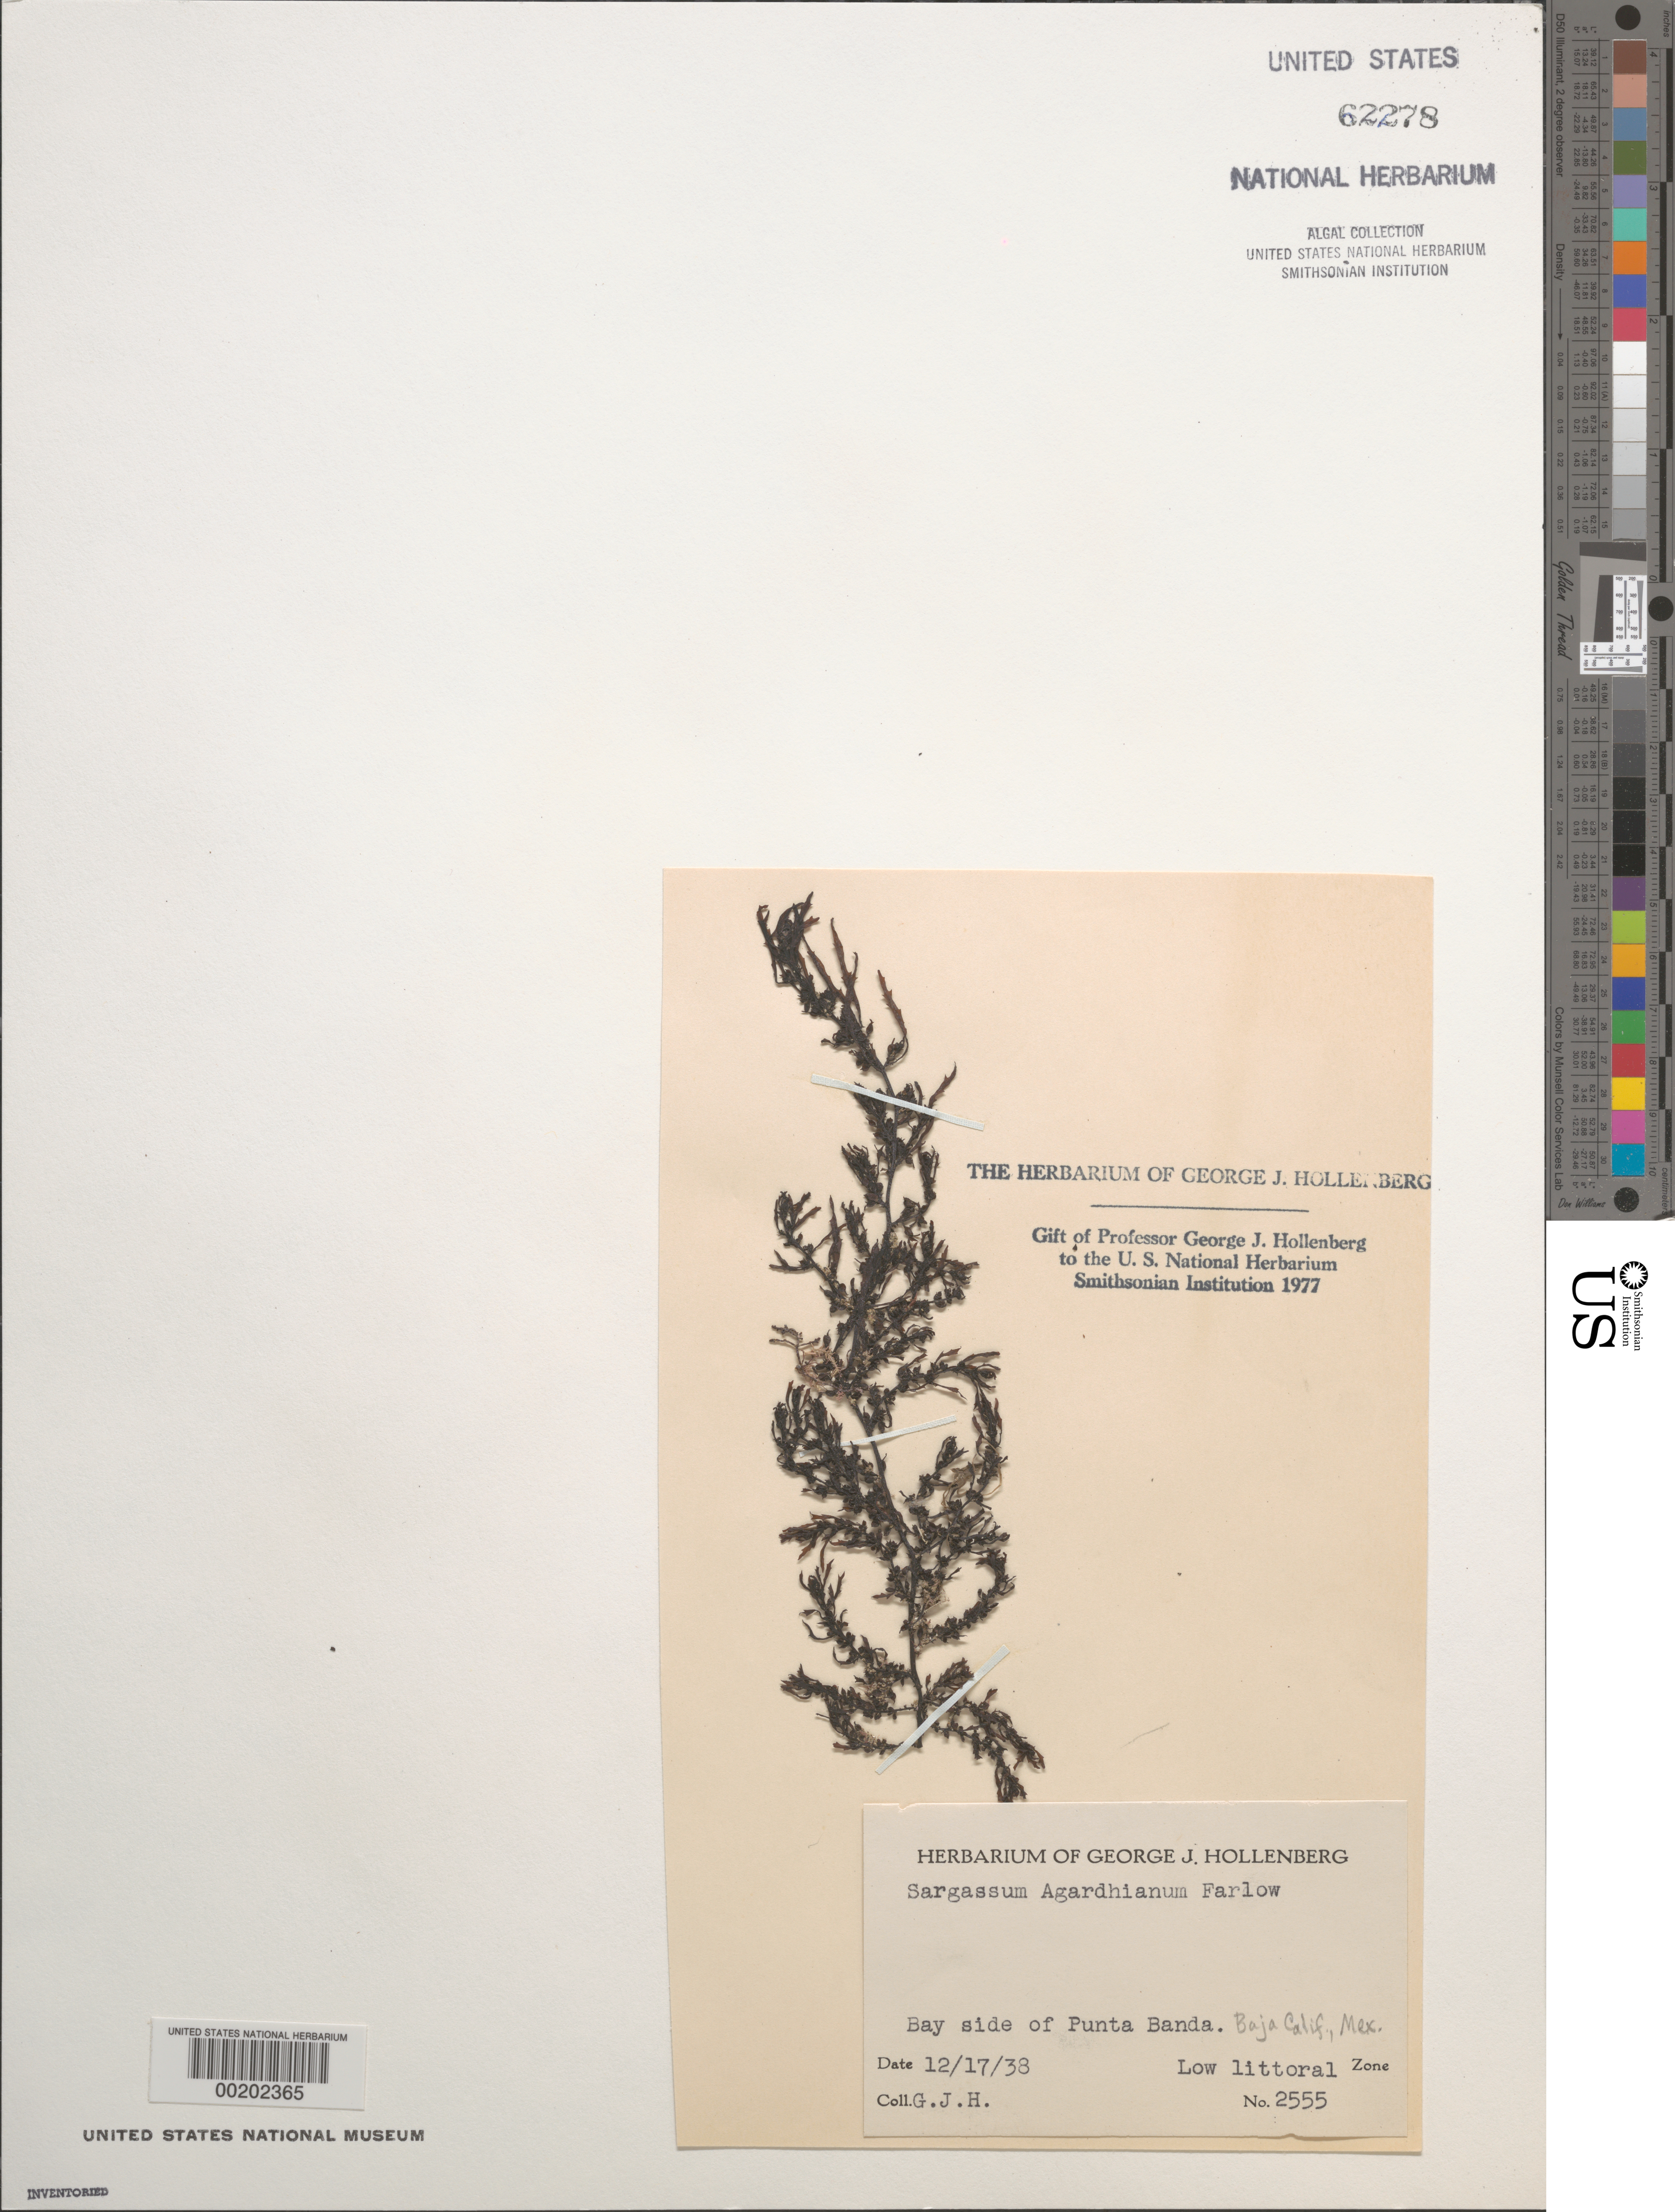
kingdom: Chromista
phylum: Ochrophyta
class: Phaeophyceae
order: Fucales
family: Sargassaceae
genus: Sargassum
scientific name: Sargassum agardhianum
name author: Farl. in J. Agardh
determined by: Hollenberg, George J.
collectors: G. Hollenberg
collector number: GJH 2555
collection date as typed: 17 Dec 1938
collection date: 1938-12-17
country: Mexico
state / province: Baja California Norte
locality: Bay side of Punta Banda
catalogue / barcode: US 62278